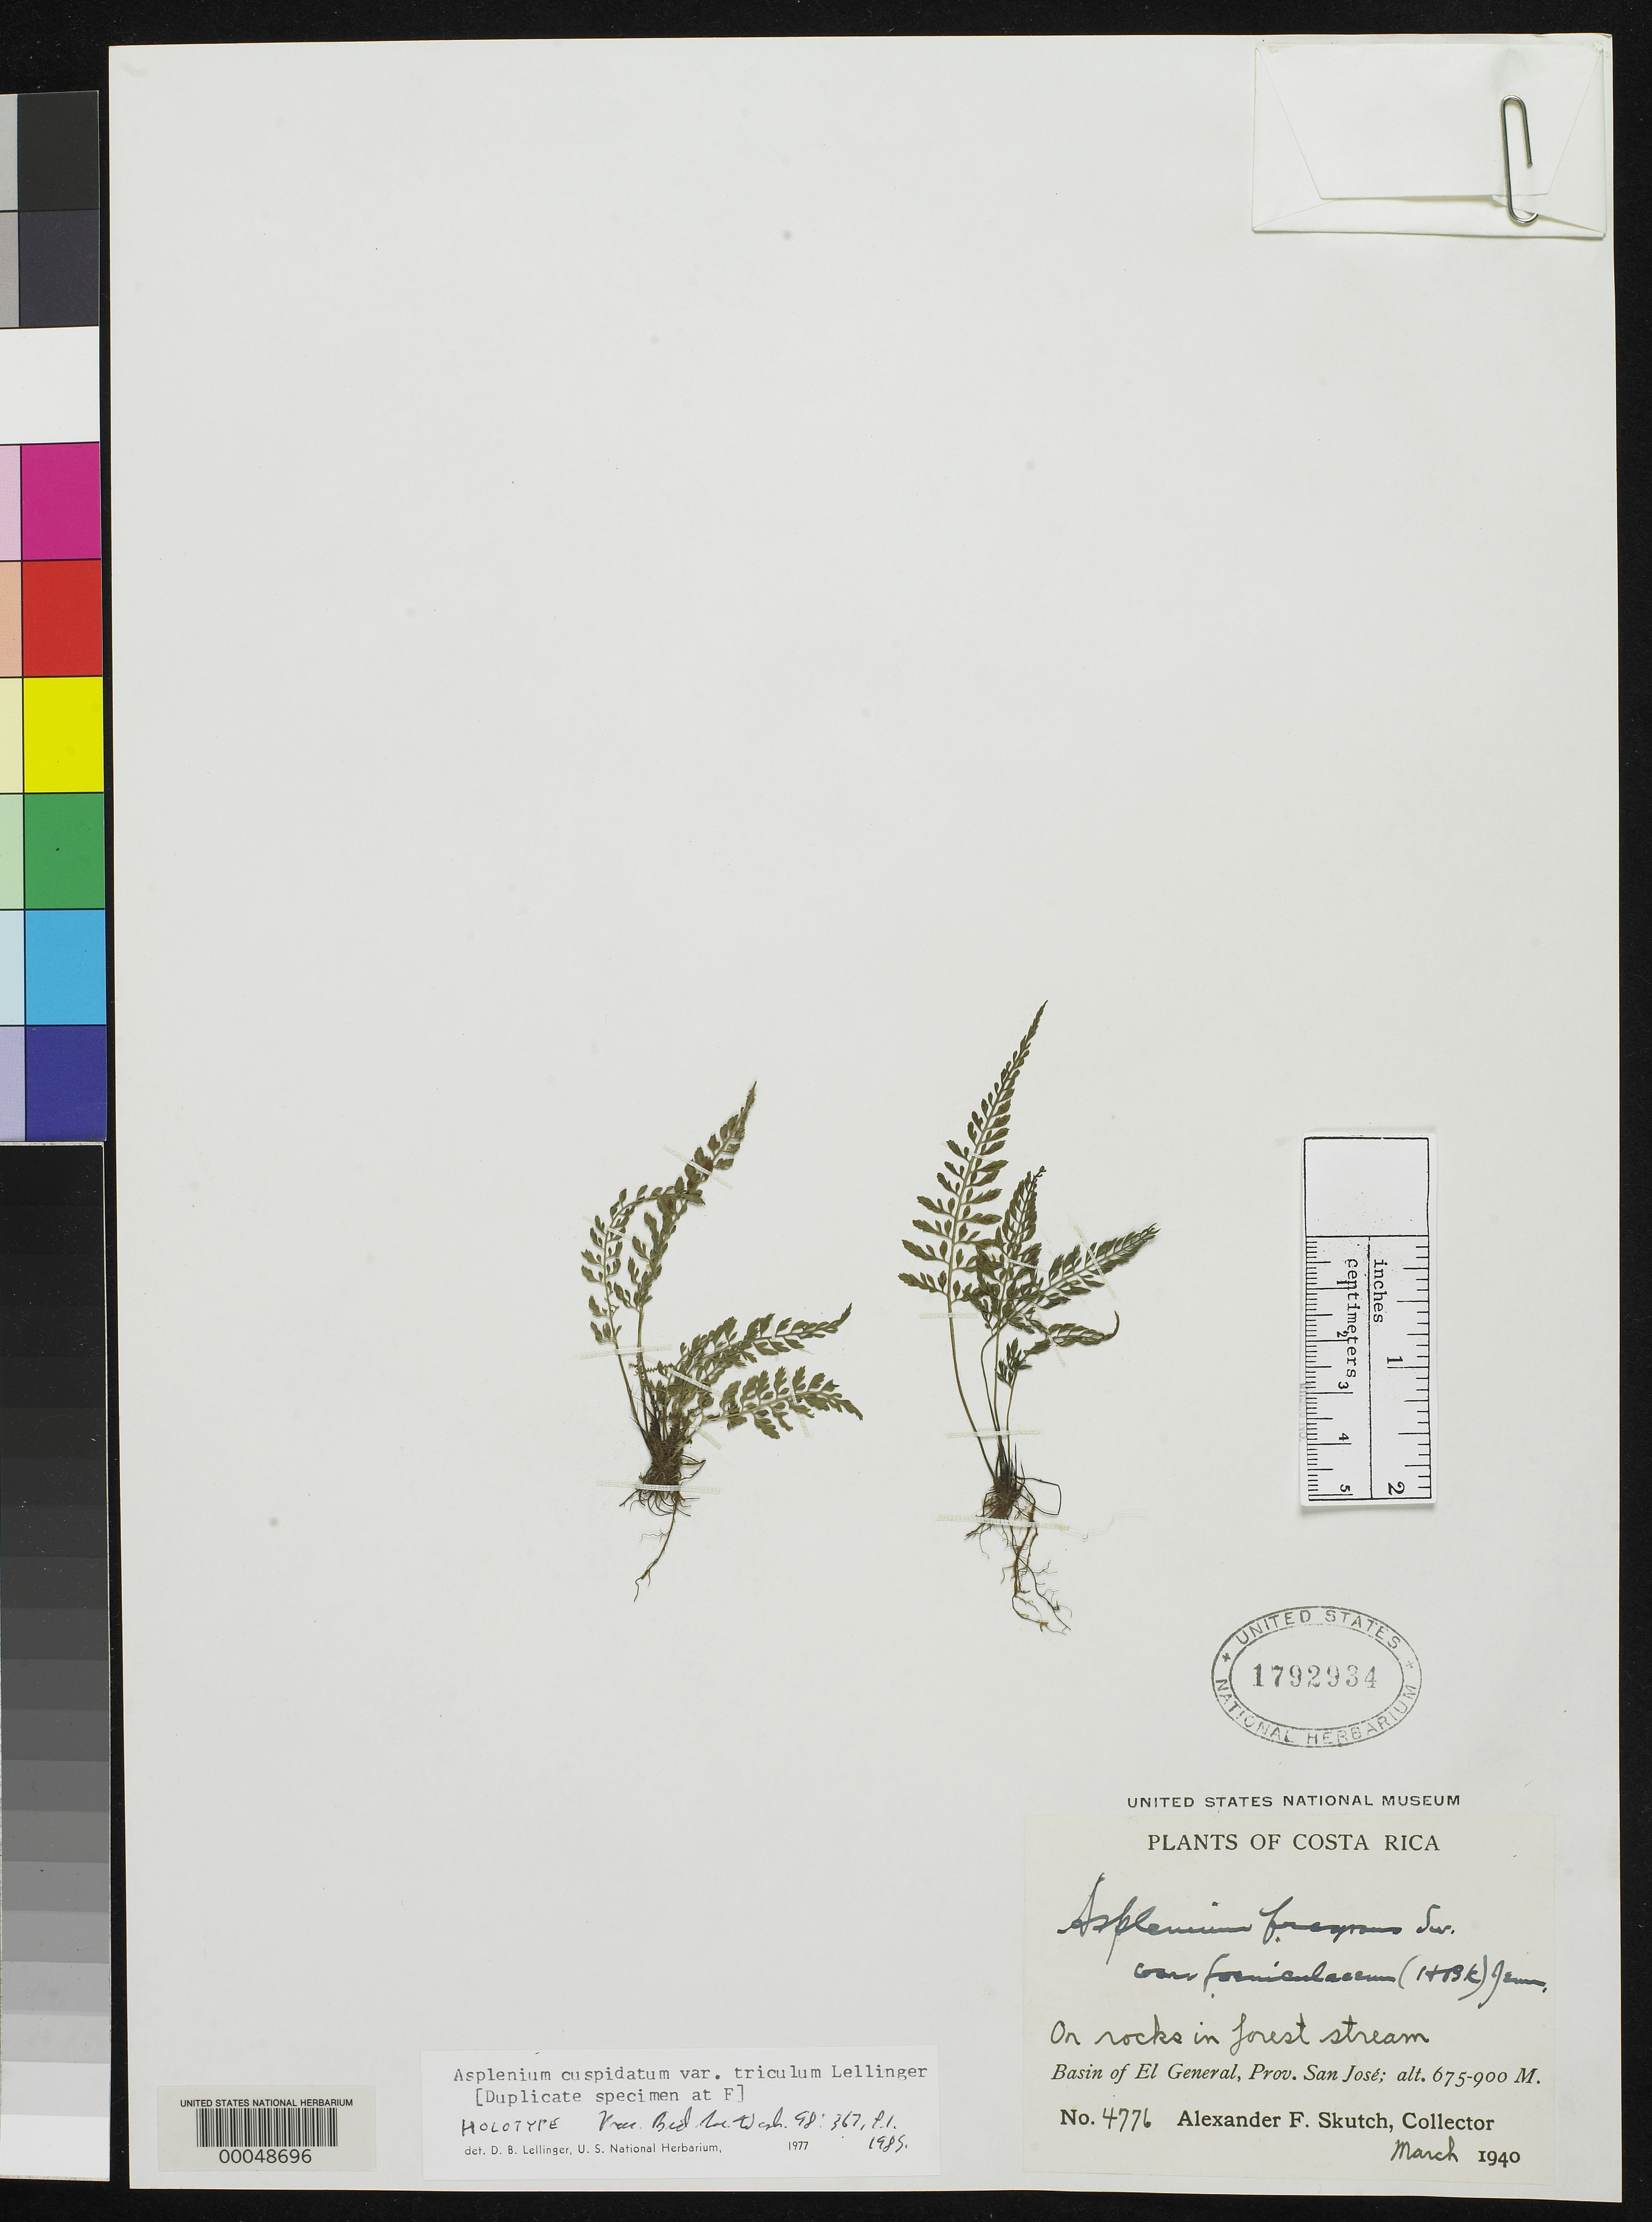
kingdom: Plantae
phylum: Tracheophyta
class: Polypodiopsida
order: Polypodiales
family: Aspleniaceae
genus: Asplenium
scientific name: Asplenium cuspidatum var. triculum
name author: Lellinger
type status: Holotype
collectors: A. F. Skutch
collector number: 4776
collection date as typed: Mar 1940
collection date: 1940-03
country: Costa Rica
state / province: San José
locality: Basin of El General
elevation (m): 675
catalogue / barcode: US 1792934